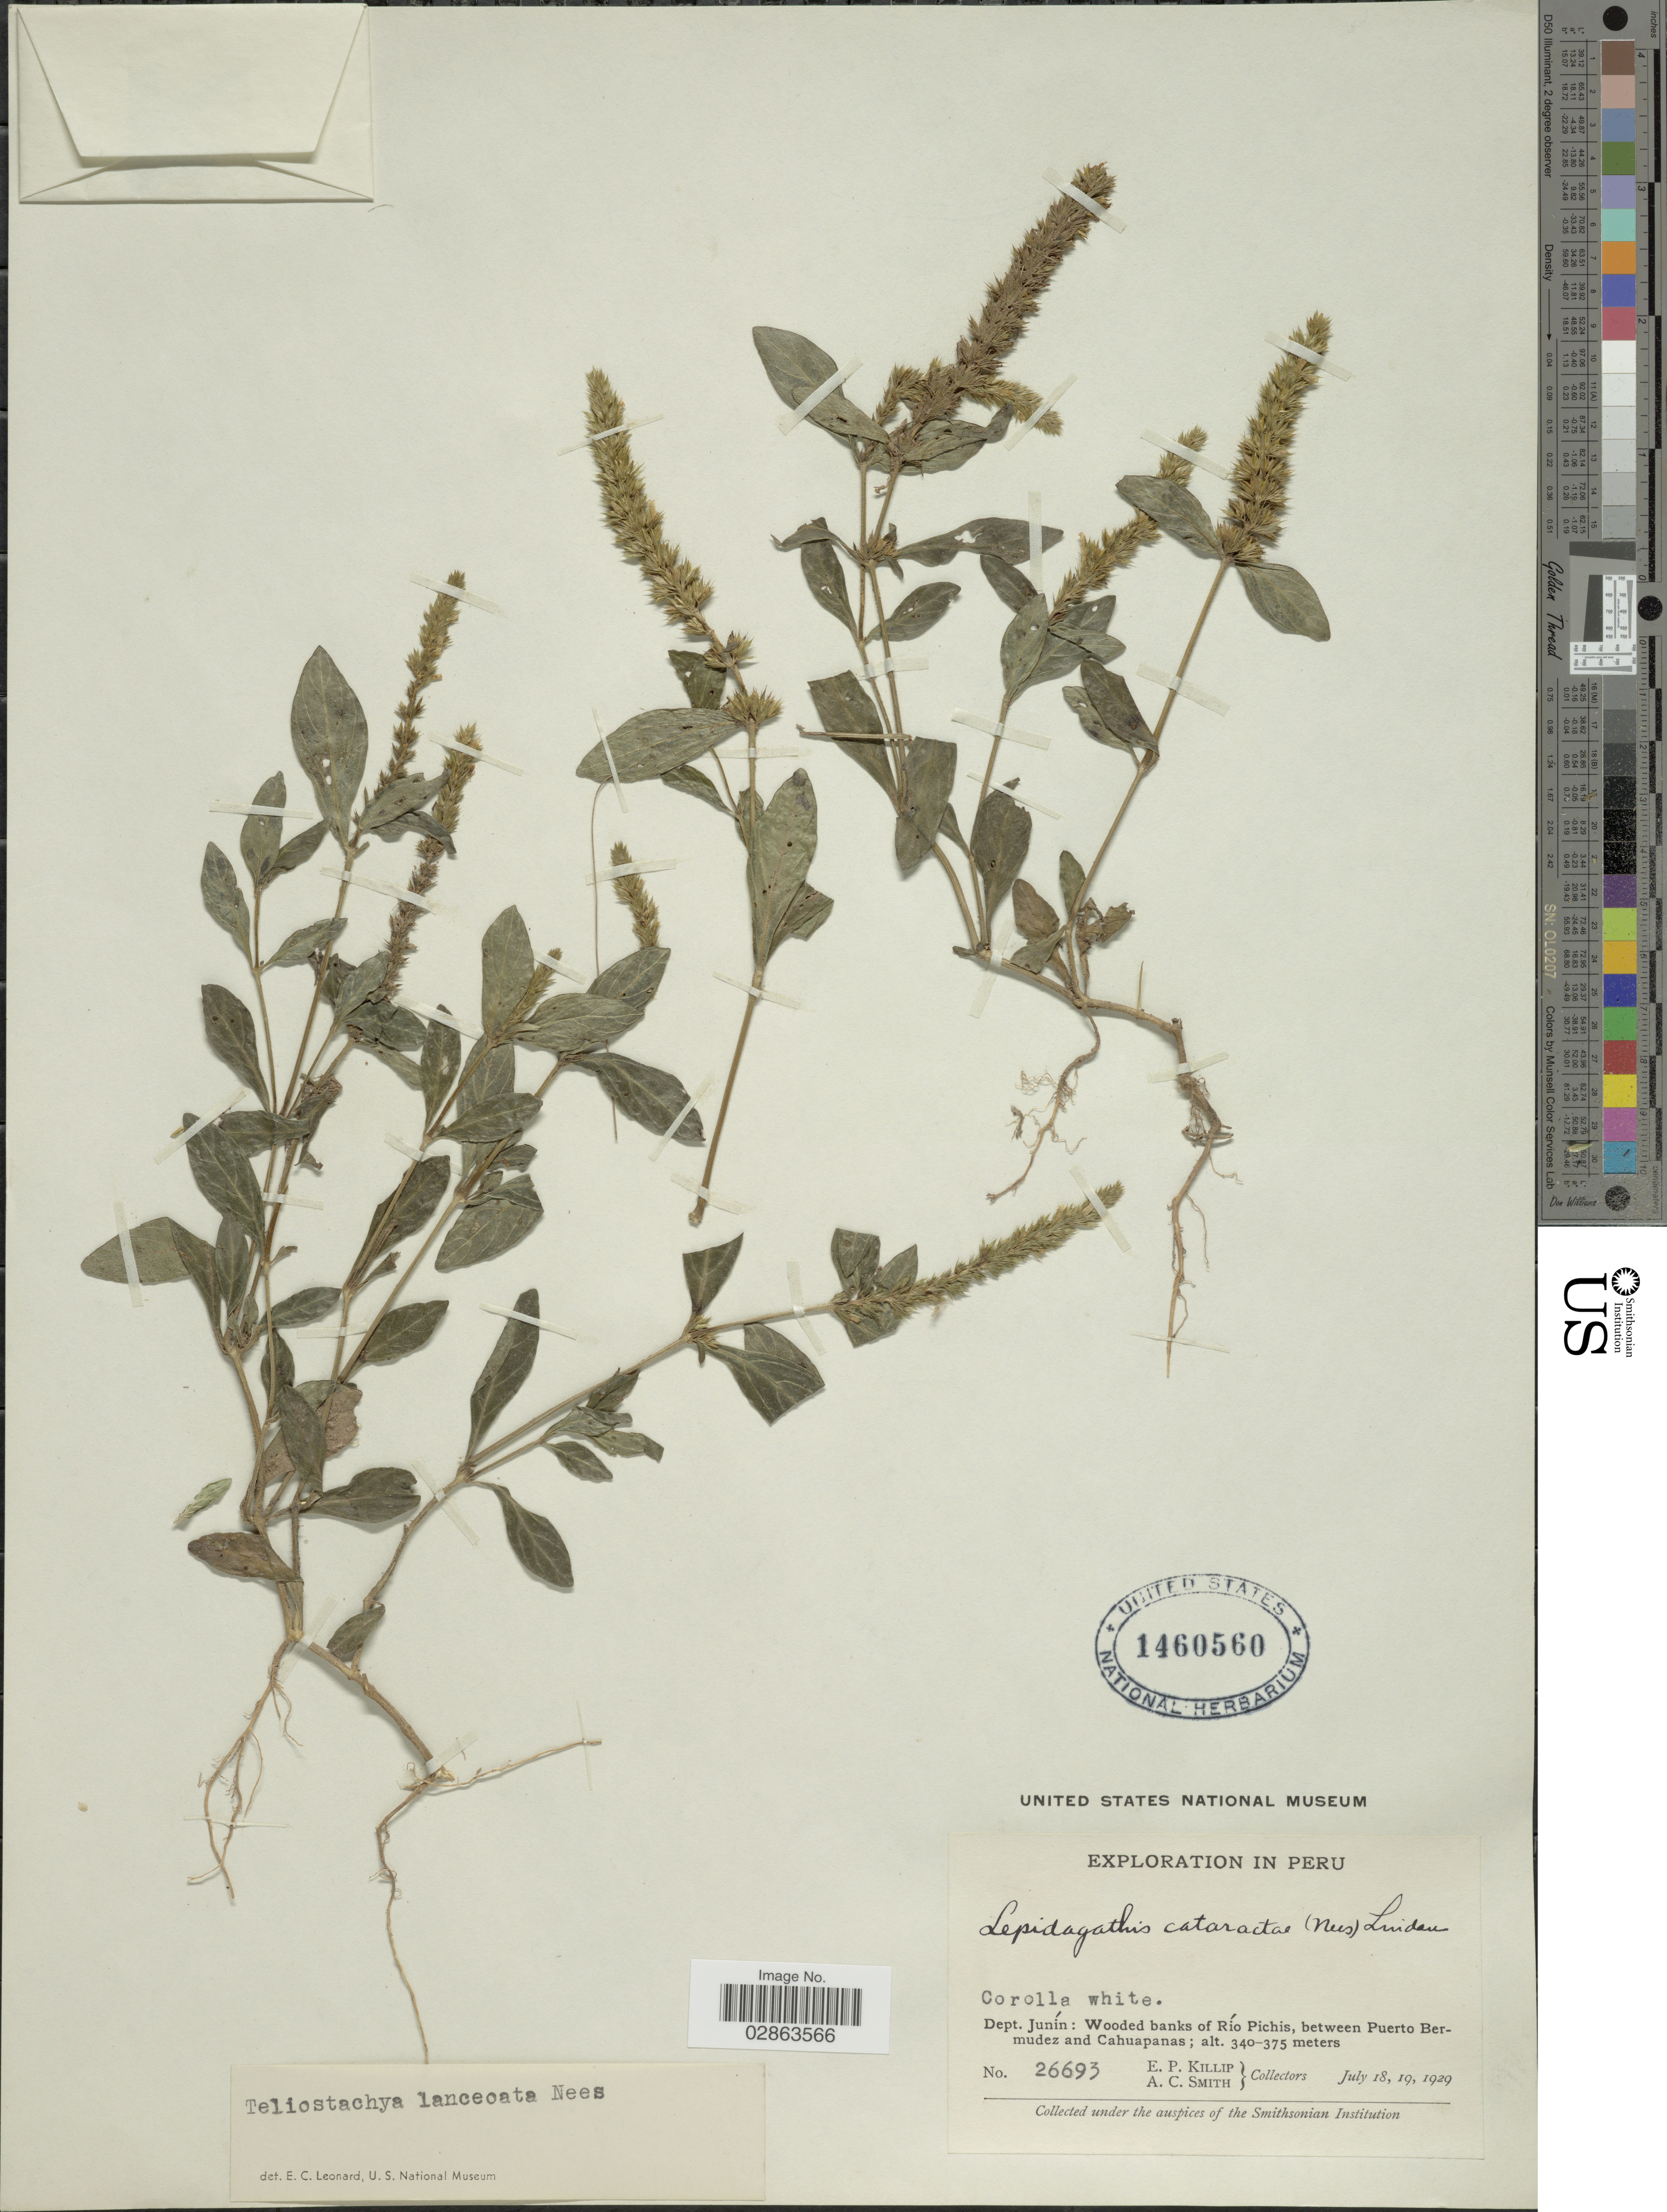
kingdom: Plantae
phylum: Tracheophyta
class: Magnoliopsida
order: Lamiales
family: Acanthaceae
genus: Teliostachya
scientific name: Teliostachya lanceolata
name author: Nees in Mart.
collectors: E. P. Killip & A. C. Smith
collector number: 26693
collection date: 1929-07-18/1929-07-19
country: Peru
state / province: Junín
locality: Dept. Junín: Wooded banks of Río Pichis, between Puerto Bermudez and Cahuapanas.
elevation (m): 340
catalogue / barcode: US 1460560